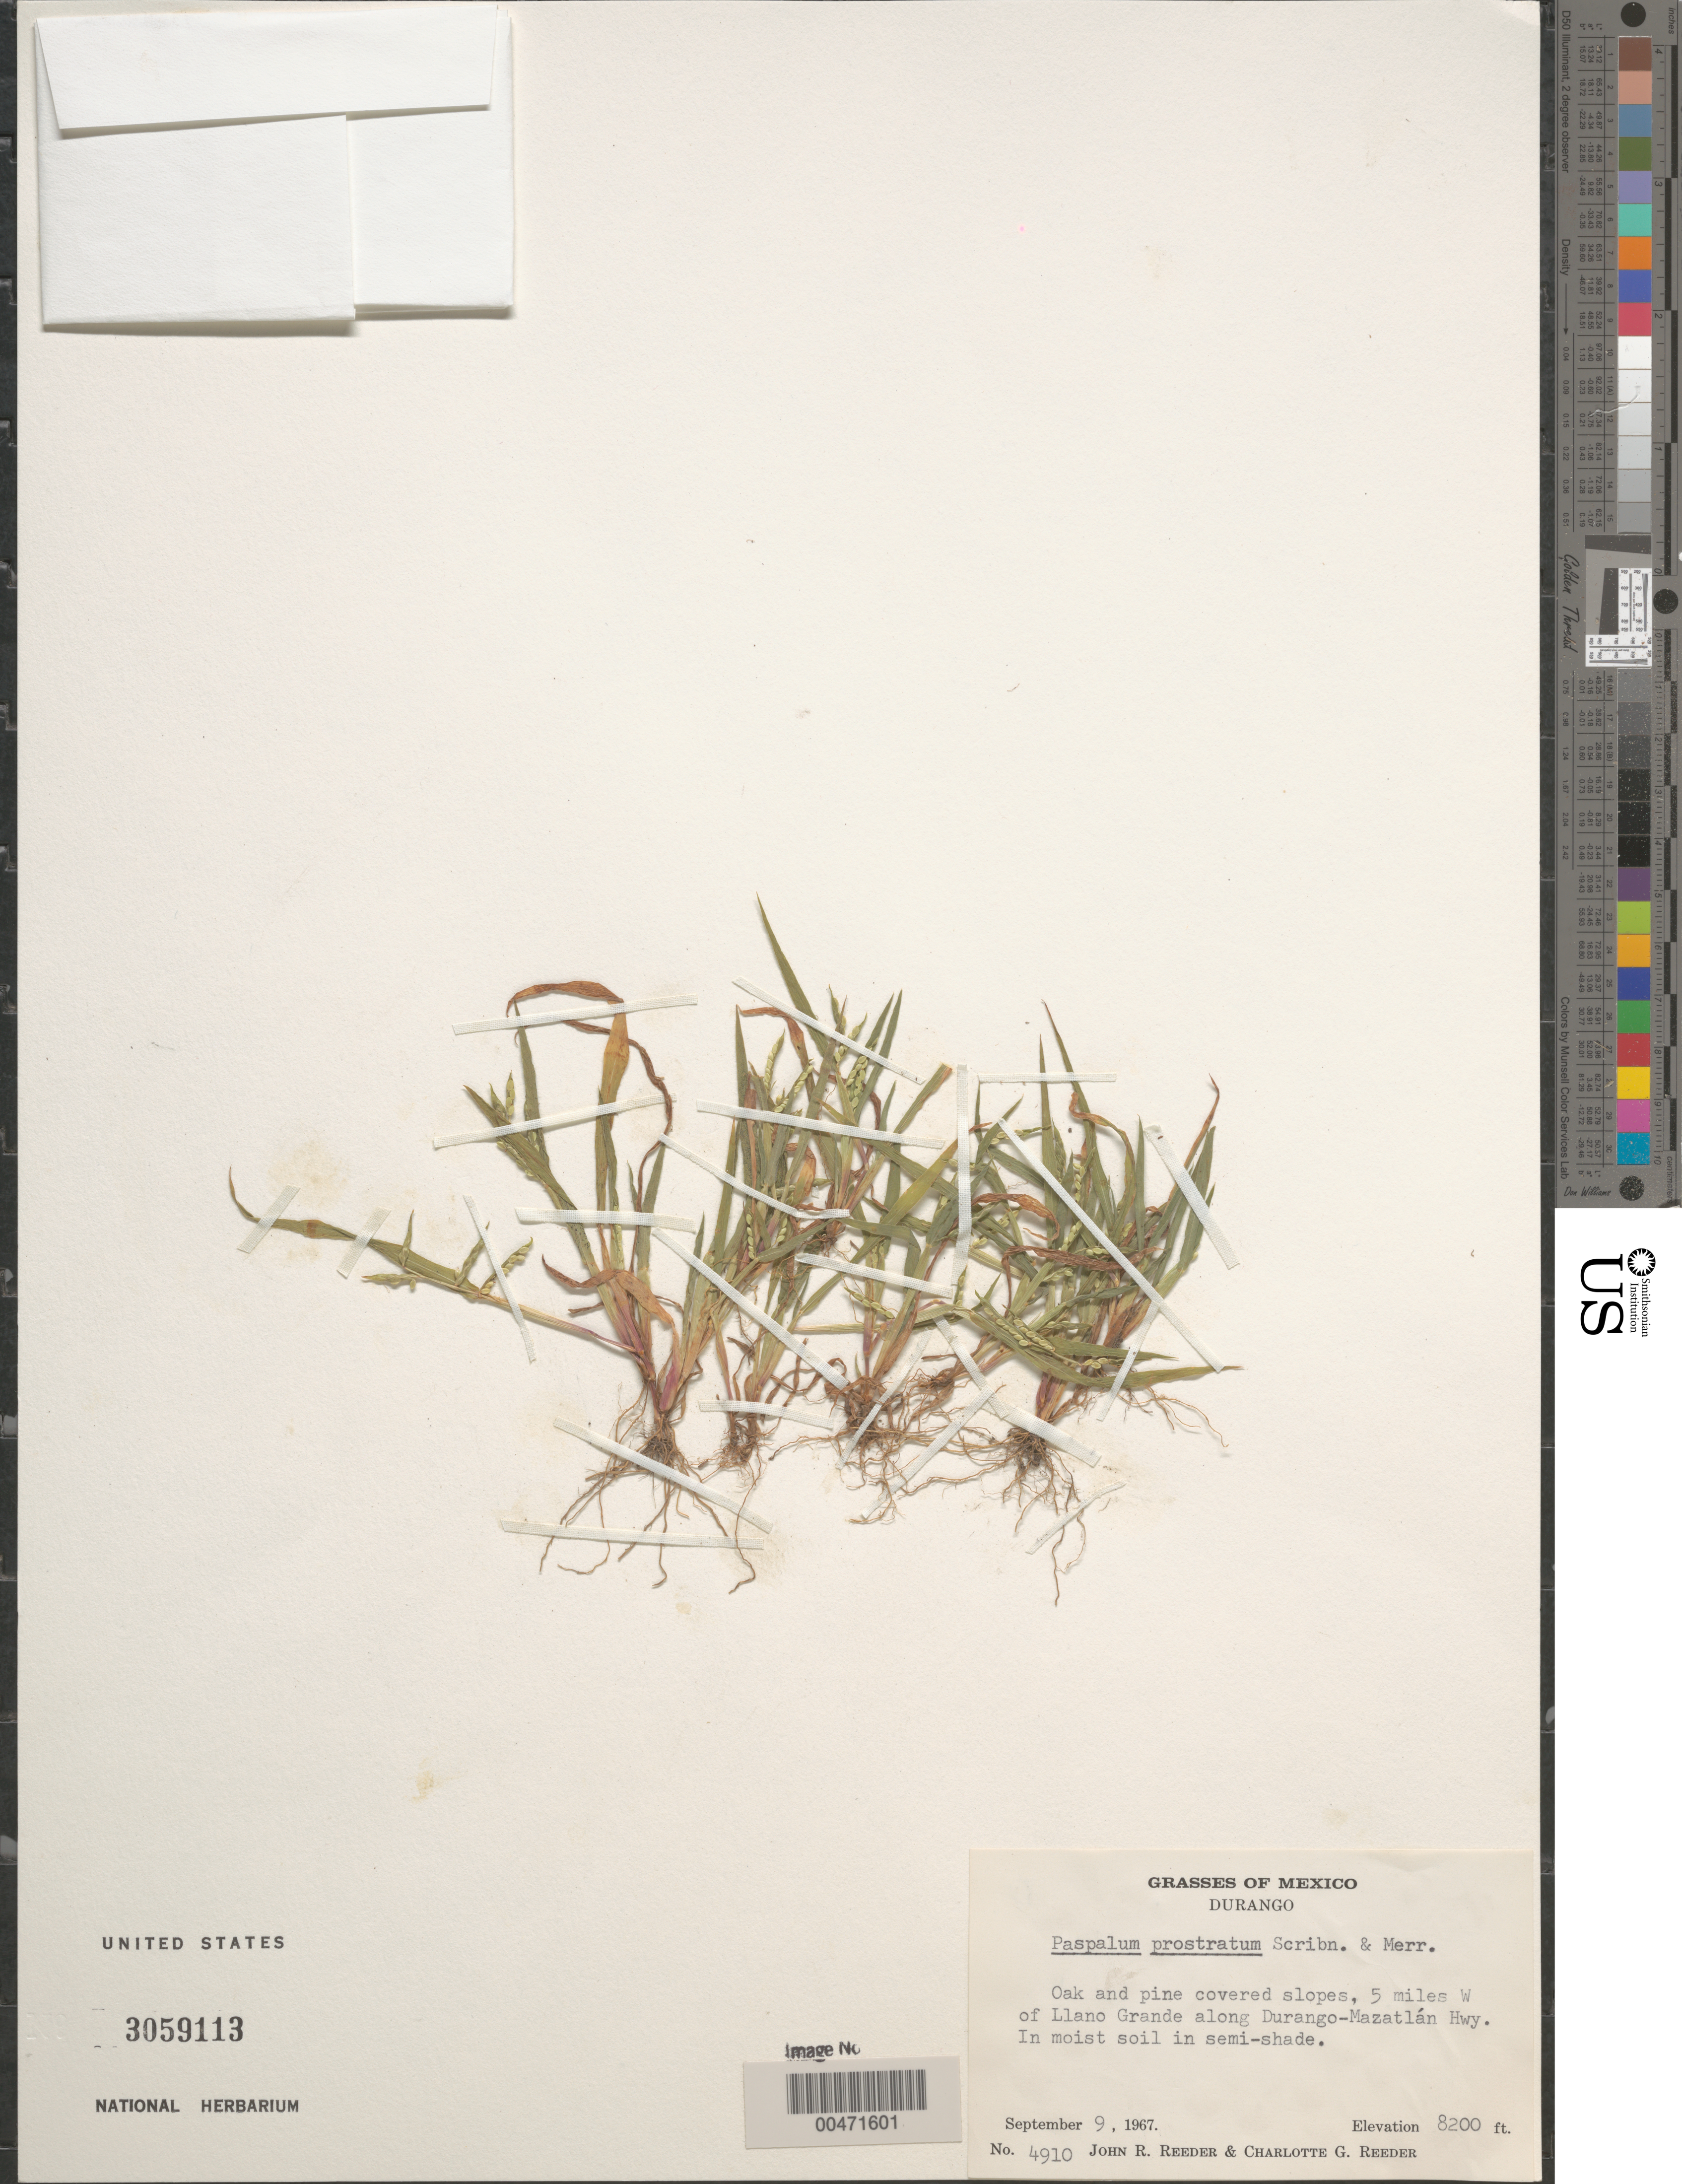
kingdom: Plantae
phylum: Tracheophyta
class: Liliopsida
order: Poales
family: Poaceae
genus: Paspalum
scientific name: Paspalum prostratum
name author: Scribn. & Merr.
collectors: J. R. Reeder & C. G. Reeder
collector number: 4910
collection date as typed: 9 Sep 1967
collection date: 1967-09-09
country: Mexico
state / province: Durango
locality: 5 mi W of Llano Grande along Durango - Mazatlán Hwy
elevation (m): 2499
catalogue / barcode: US 3059113